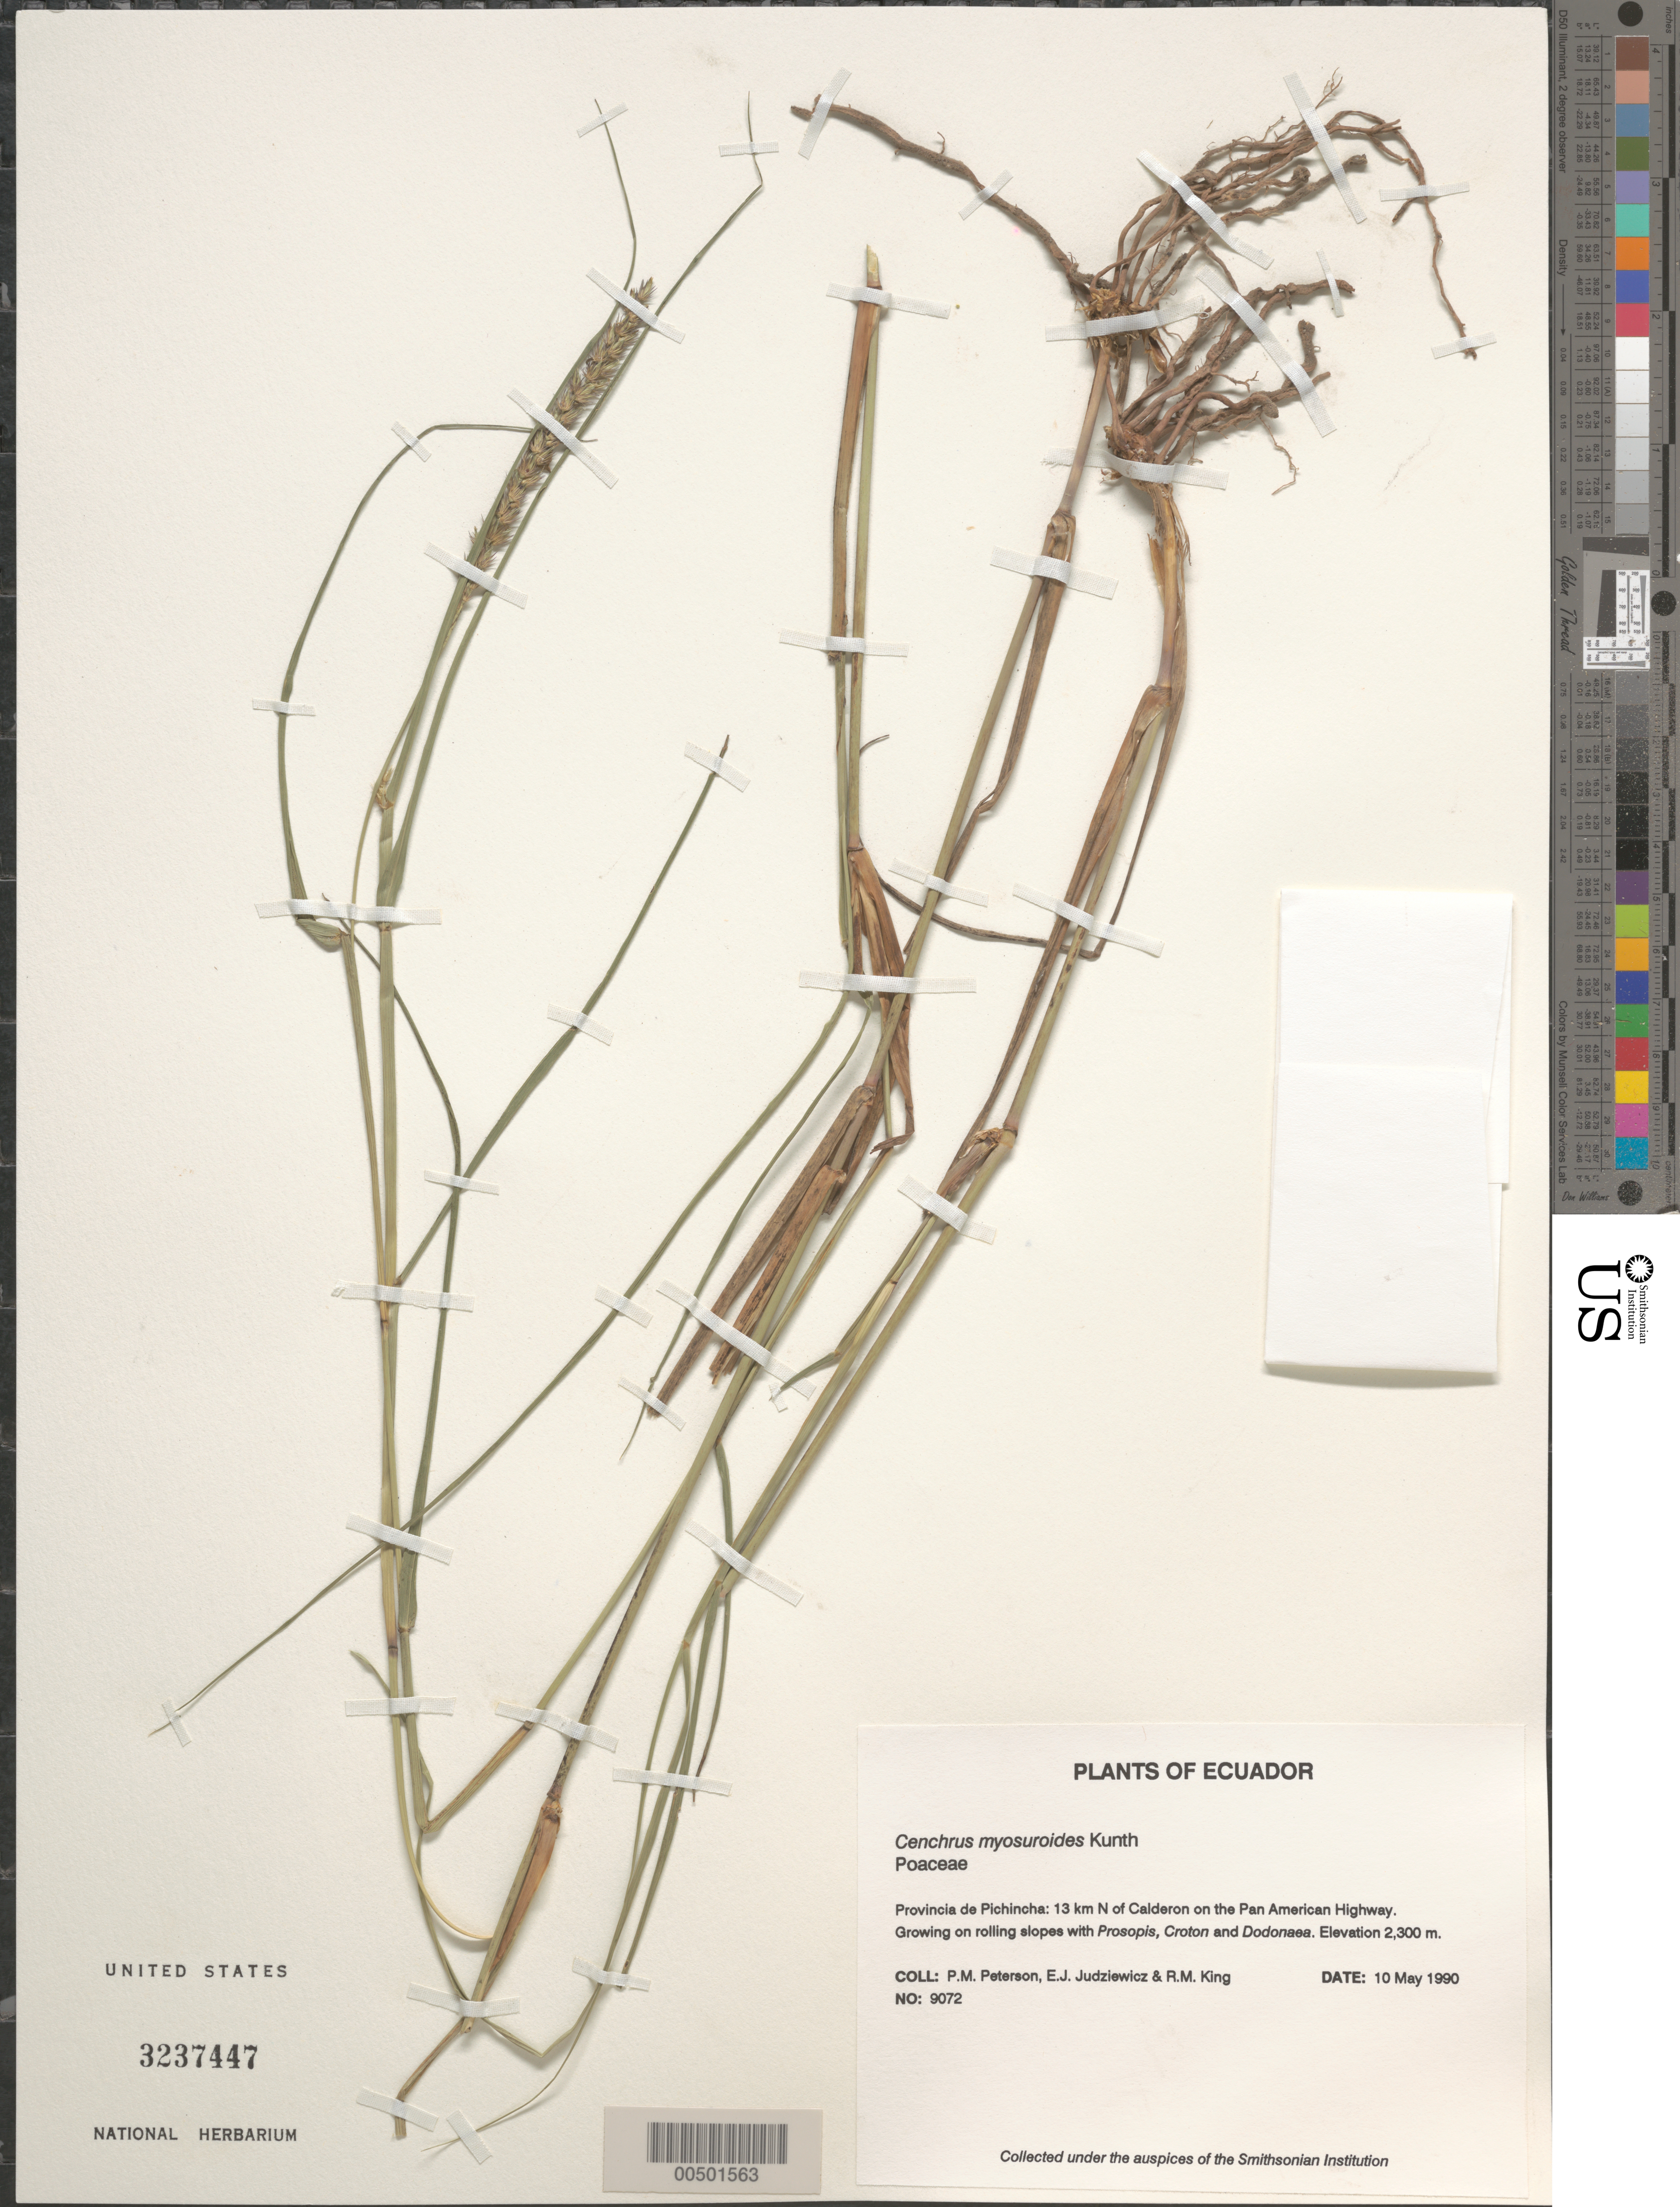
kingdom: Plantae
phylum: Tracheophyta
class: Liliopsida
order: Poales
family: Poaceae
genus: Cenchrus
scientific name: Cenchrus myosuroides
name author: Kunth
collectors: P. M. Peterson, E. J. Judziewicz & R. M. King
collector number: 09072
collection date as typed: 10 May 1990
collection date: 1990-05-10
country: Ecuador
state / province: Pichincha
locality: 13 km N of Calderon on the Pan American Highway.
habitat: Growing on rolling slopes with Prosopsis, Croton and Dodonaea.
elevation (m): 2300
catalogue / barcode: US 3237447